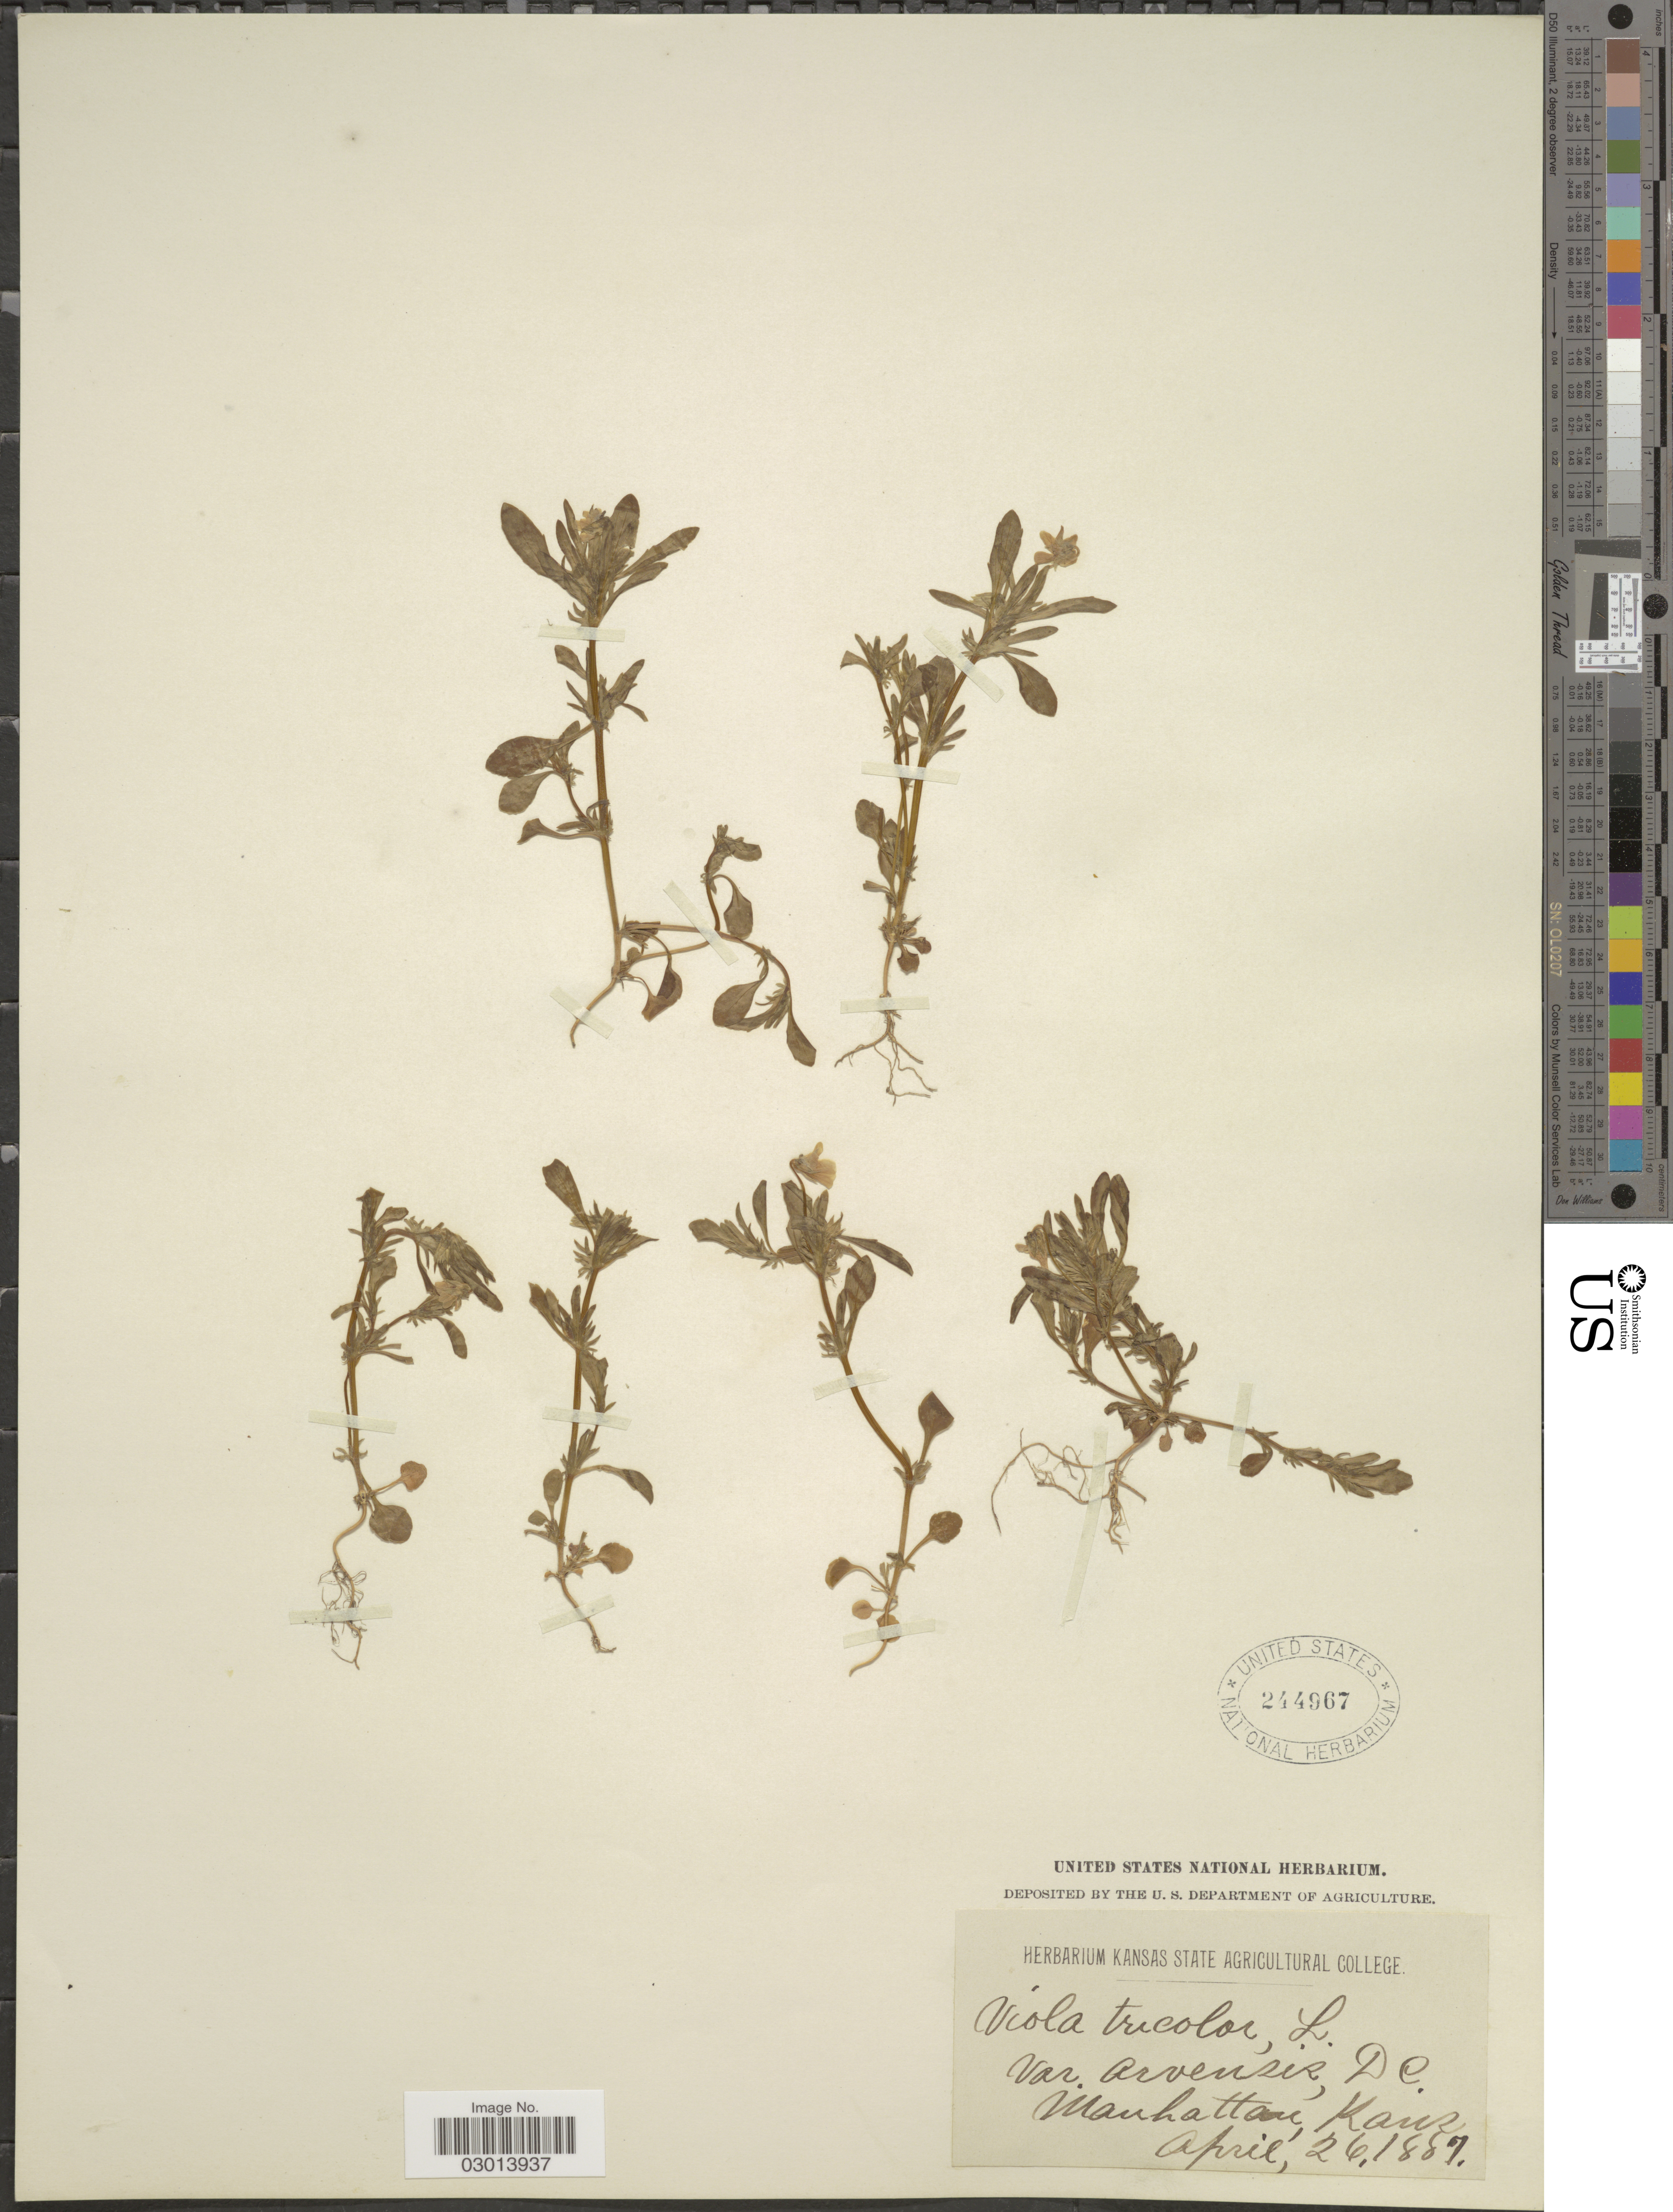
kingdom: Plantae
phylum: Tracheophyta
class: Magnoliopsida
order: Malpighiales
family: Violaceae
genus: Viola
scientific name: Viola rafinesquei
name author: Greene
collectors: ex herb. Kansas State Agricultural College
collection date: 1887-04-26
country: United States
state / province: Kansas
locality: Manhattan.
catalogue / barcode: US 244967